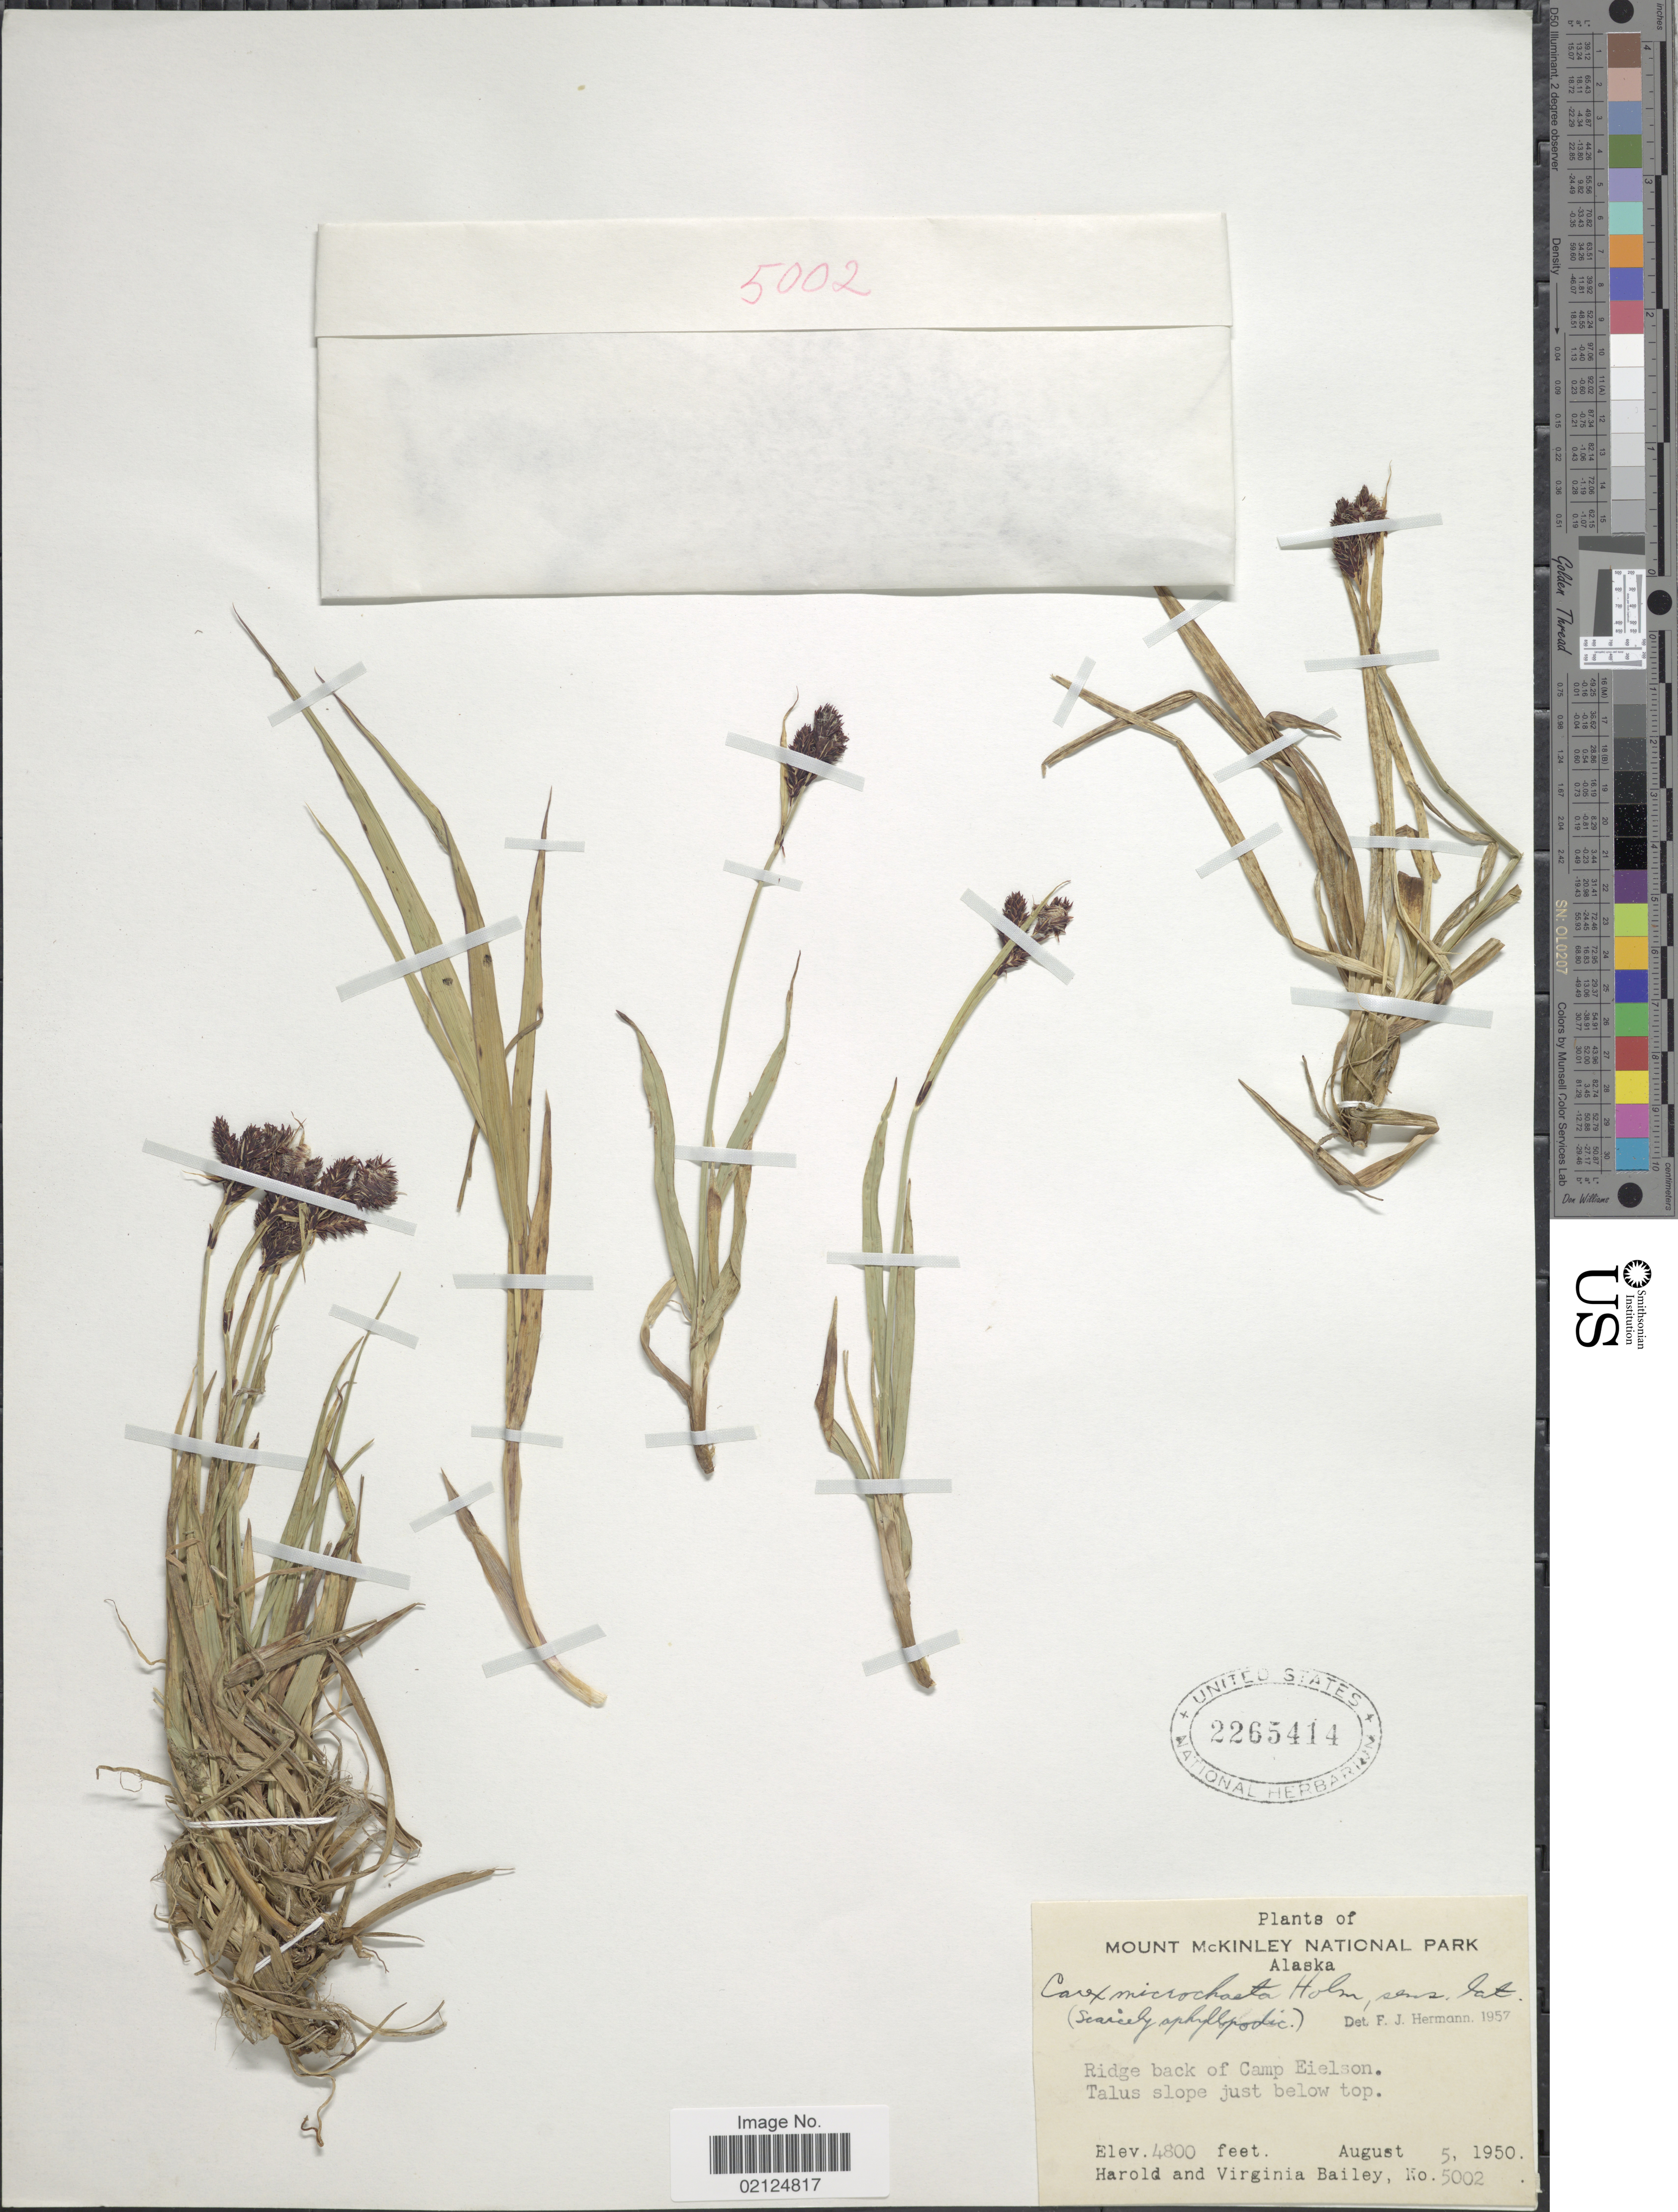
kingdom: Plantae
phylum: Tracheophyta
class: Liliopsida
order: Poales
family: Cyperaceae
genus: Carex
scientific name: Carex microchaeta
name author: Holm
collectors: H. Bailey & V. L. Bailey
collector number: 5002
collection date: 1950-08-05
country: United States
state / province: Alaska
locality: Mount McKinley National Park, Ridge back of Camp Eielson. Talus slope just below top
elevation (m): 1463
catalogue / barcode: US 2265414